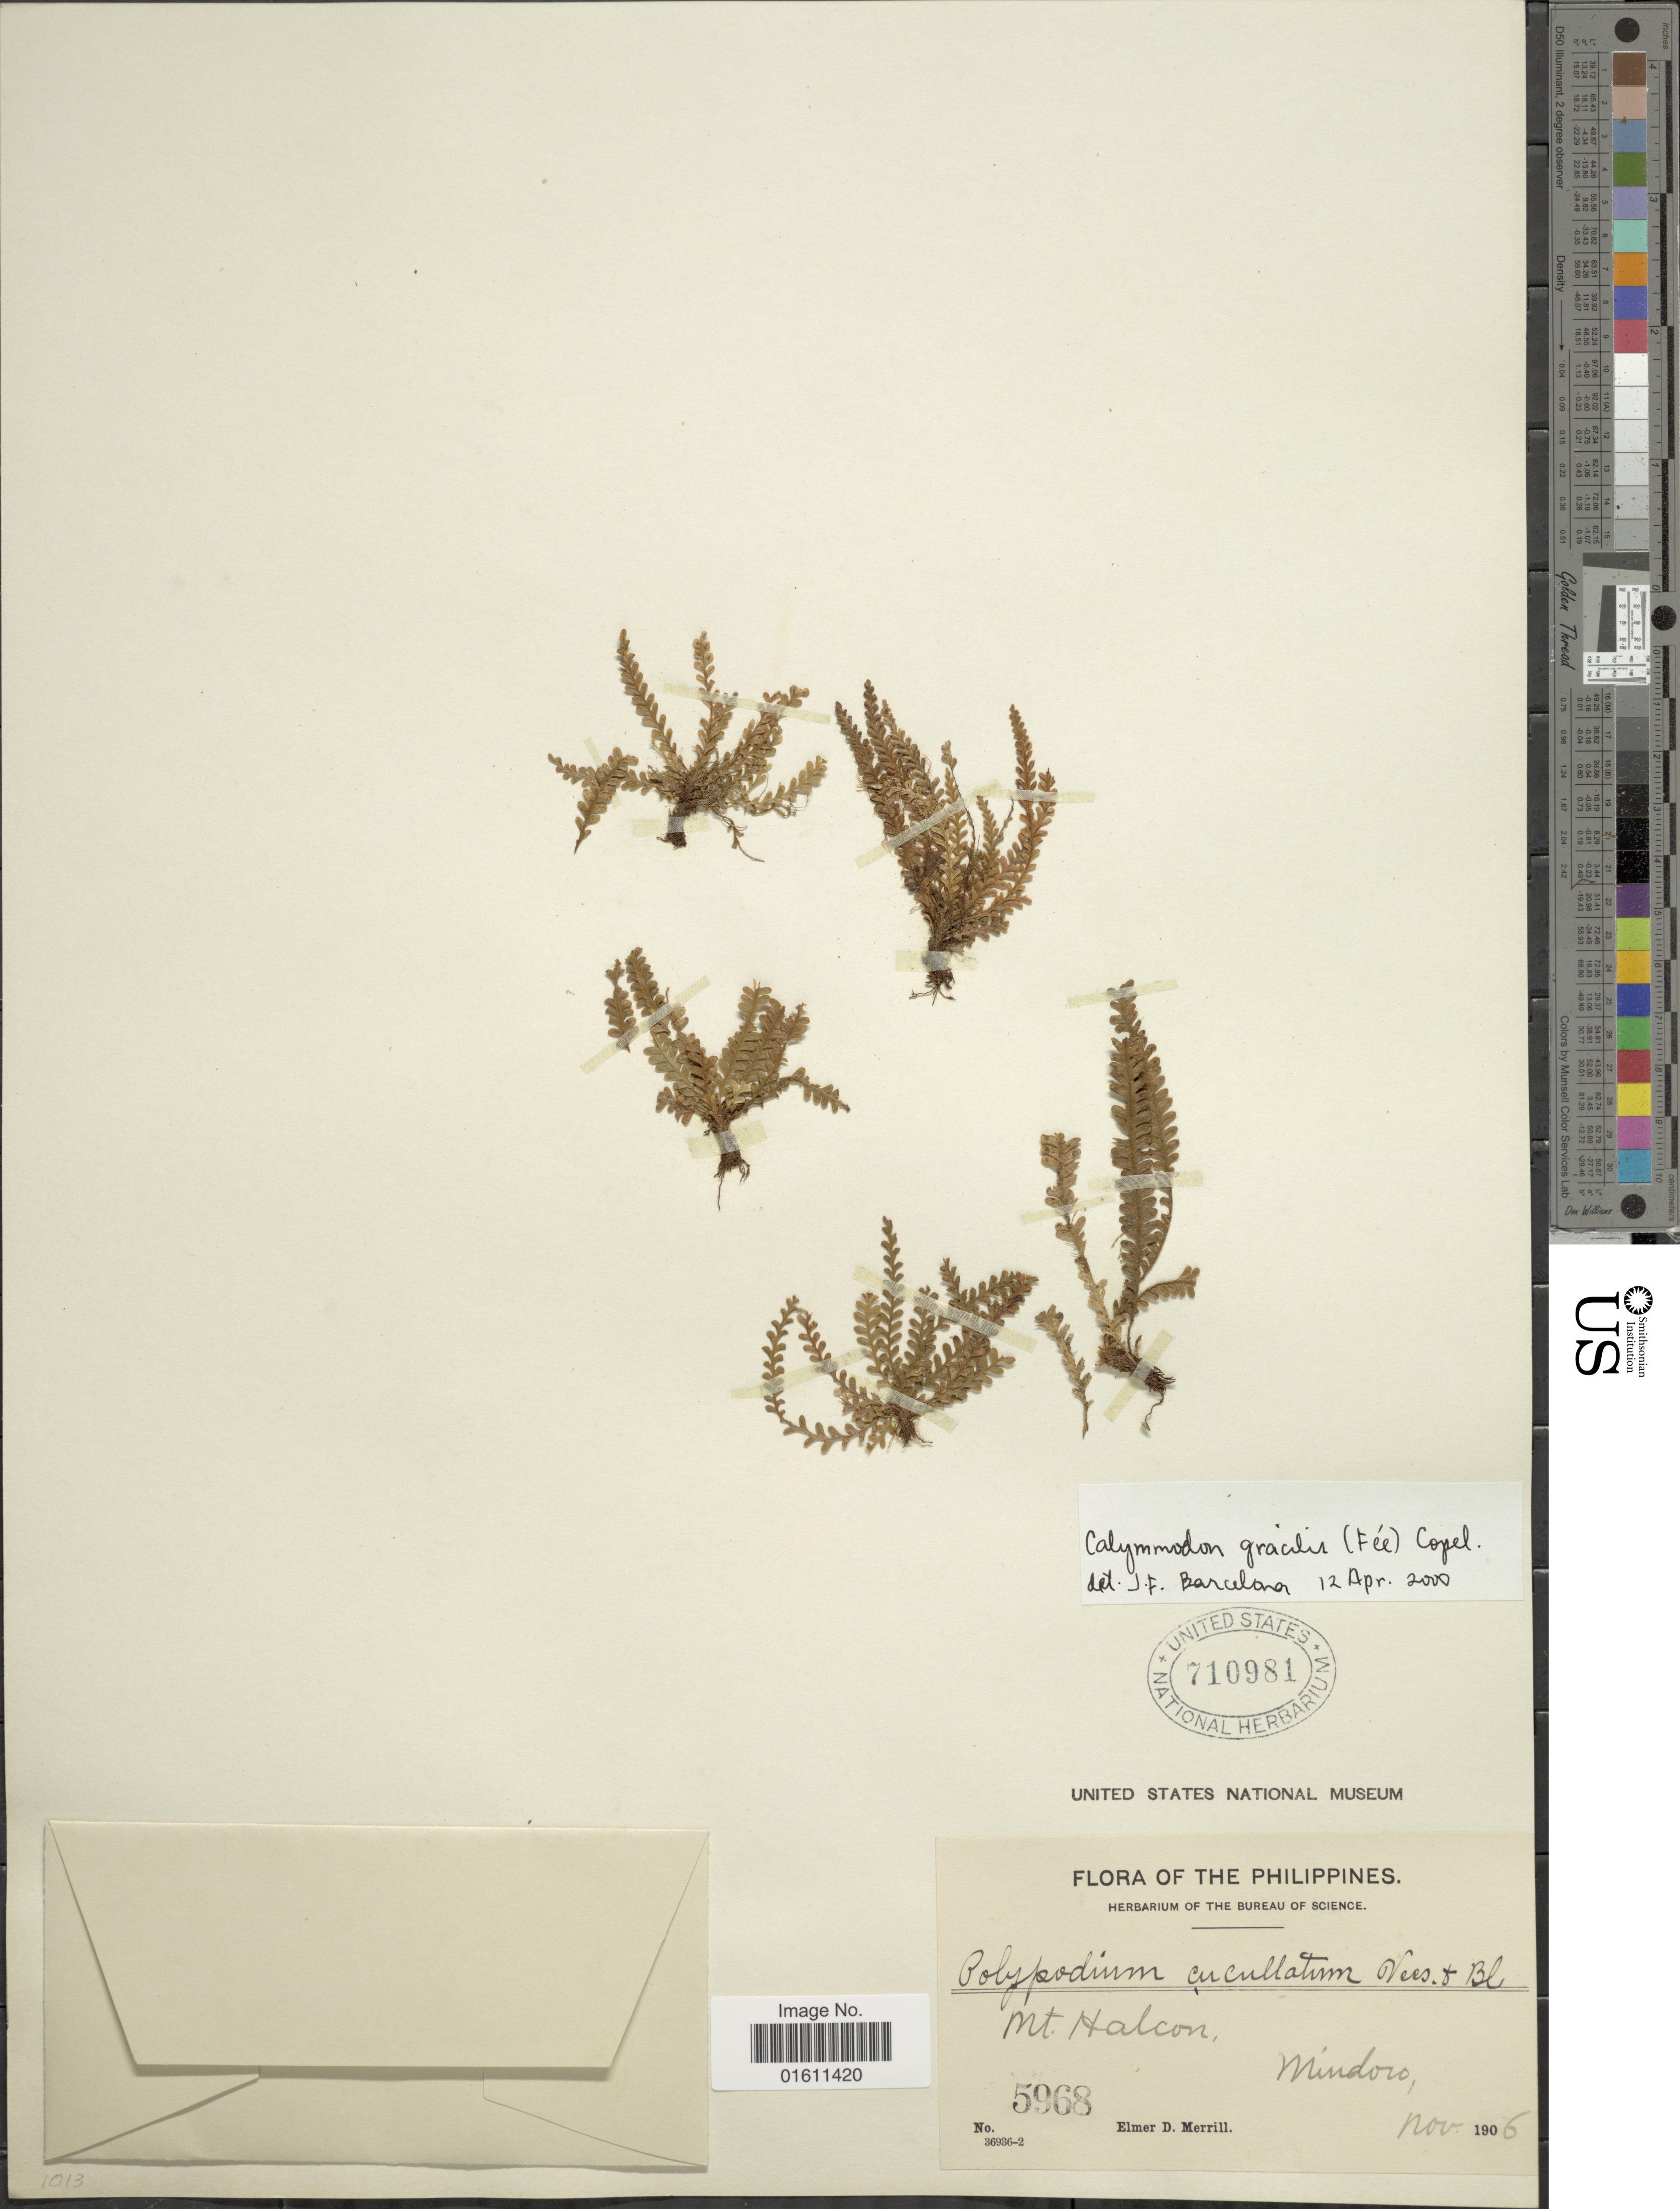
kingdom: Plantae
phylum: Tracheophyta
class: Polypodiopsida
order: Polypodiales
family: Polypodiaceae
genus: Calymmodon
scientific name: Calymmodon gracilis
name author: (Fée) Copel.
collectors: E. D. Merrill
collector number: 5968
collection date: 1906-11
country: Philippines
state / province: Mimaropa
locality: The Philippines, Mindoro, Mt. Halcon.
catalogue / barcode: US 710981